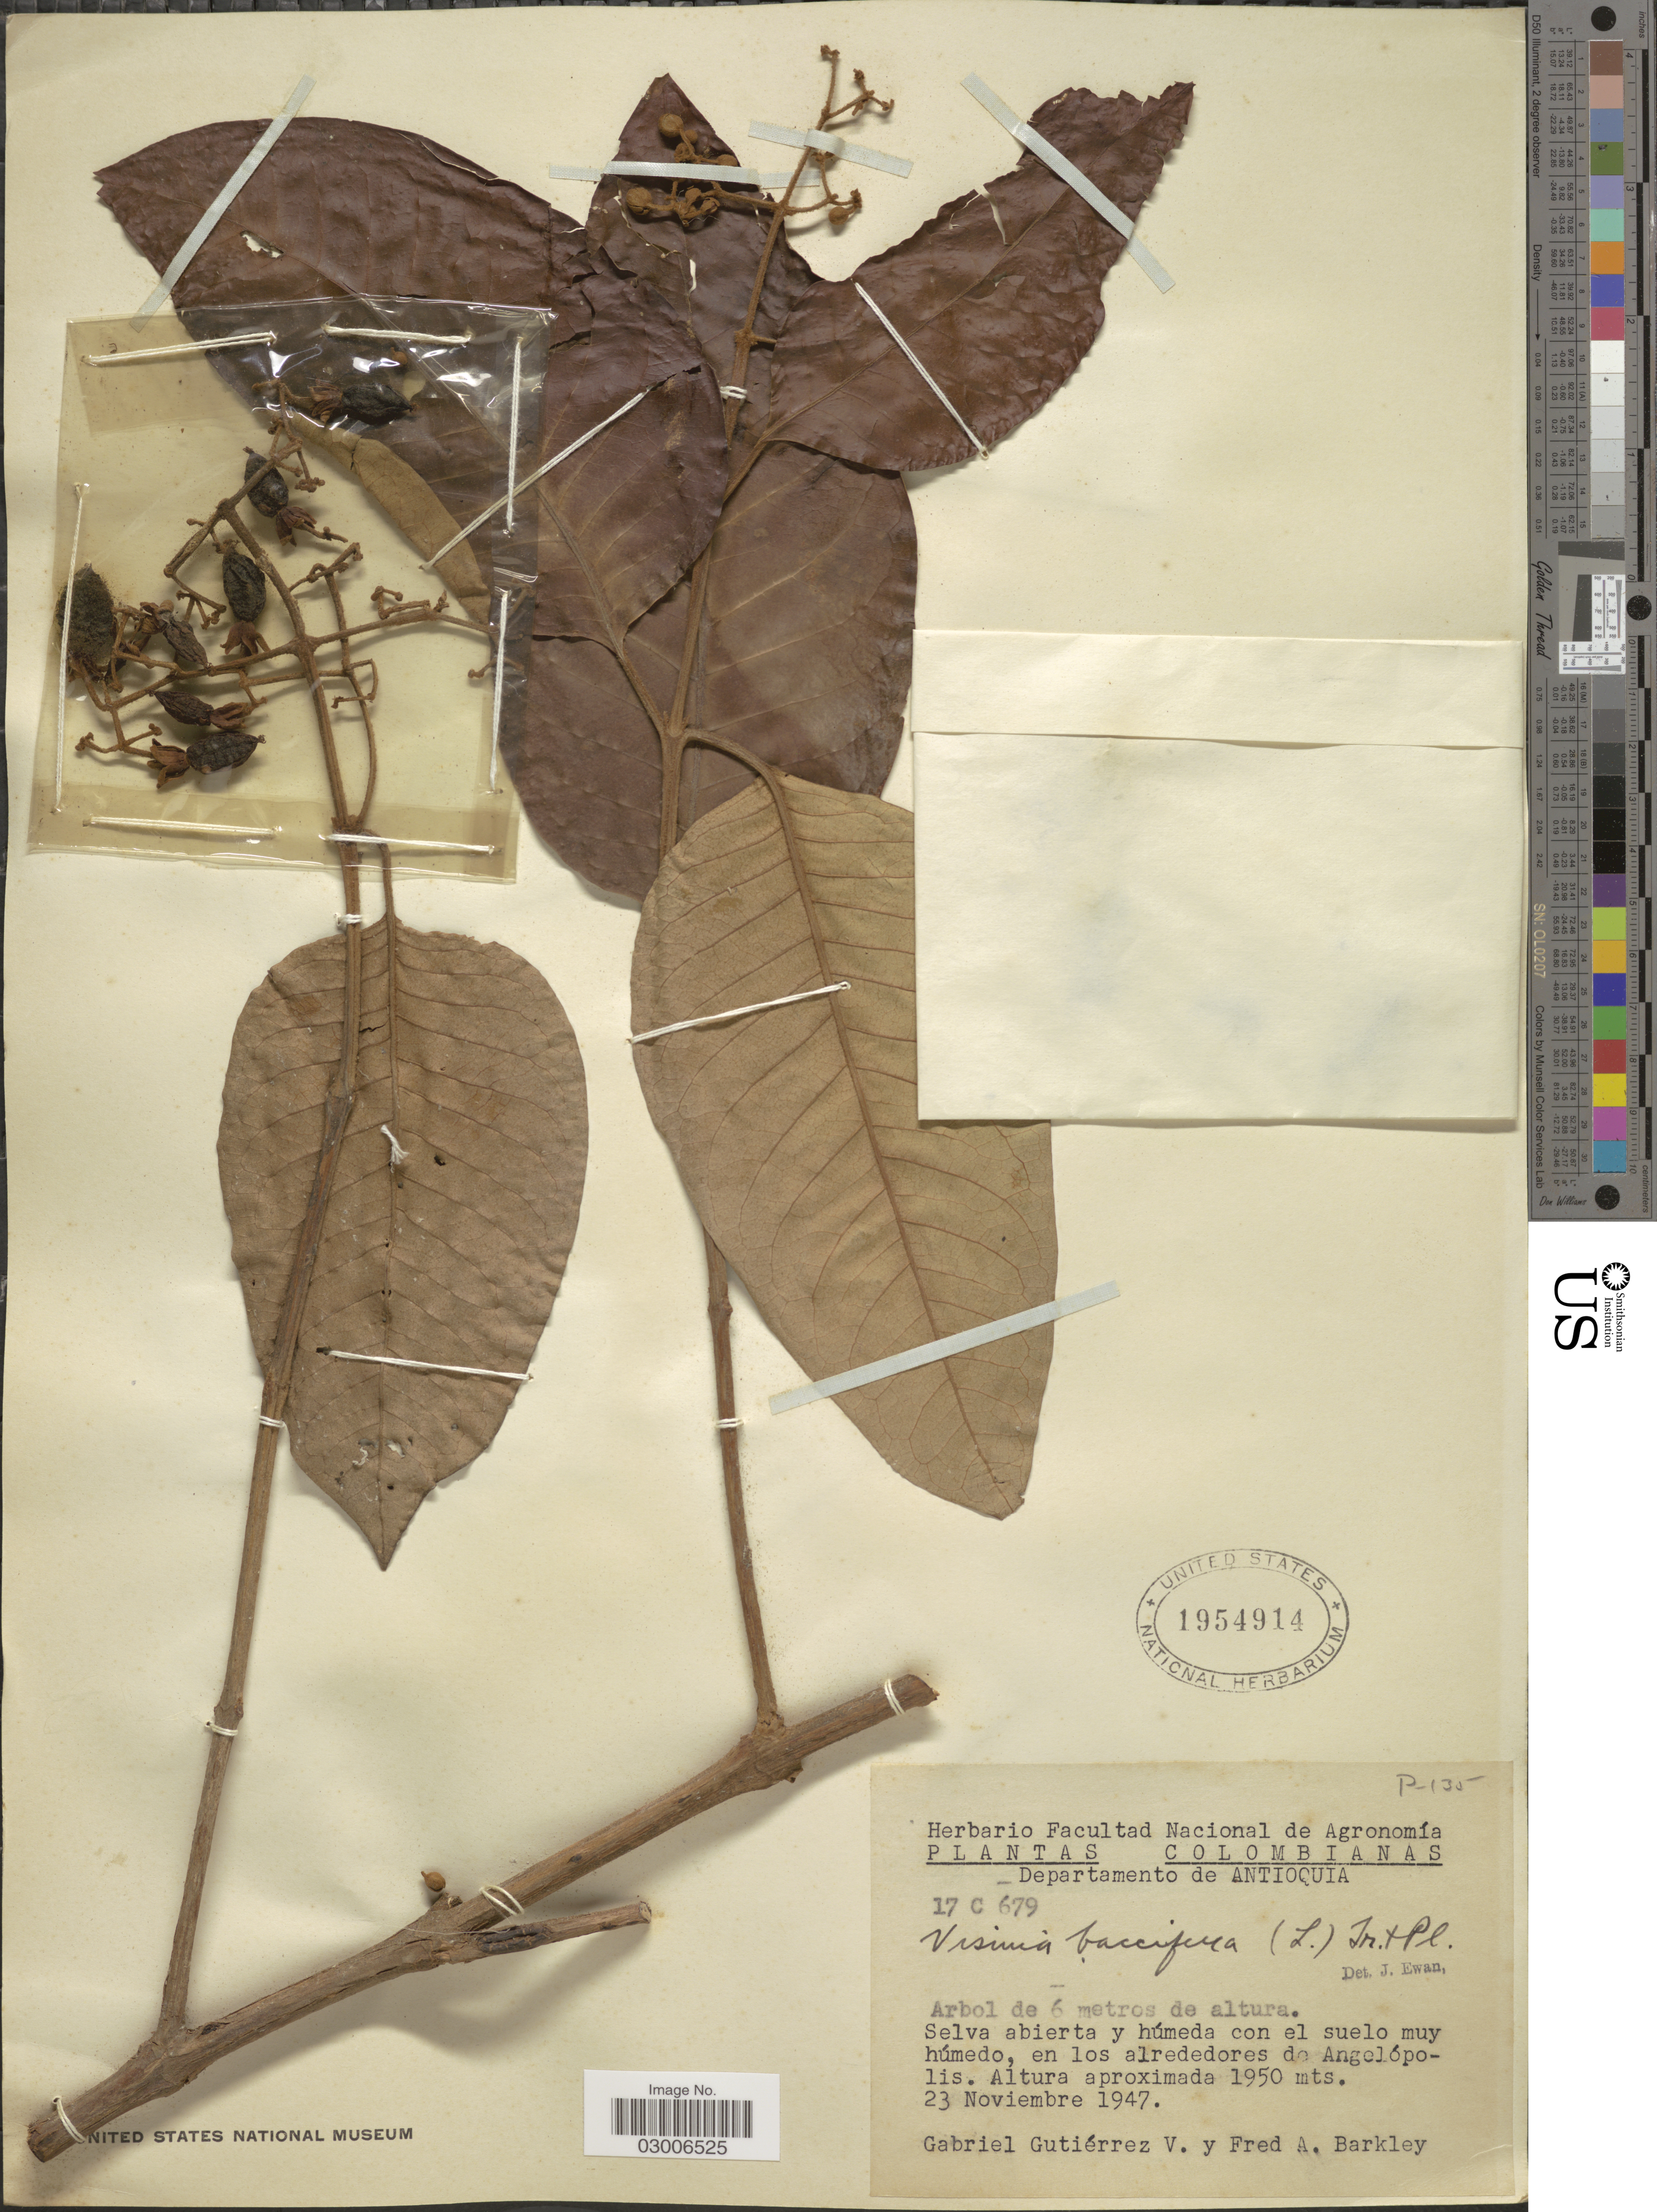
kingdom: Plantae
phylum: Tracheophyta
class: Magnoliopsida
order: Malpighiales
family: Hypericaceae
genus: Vismia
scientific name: Vismia baccifera subsp. baccifera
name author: (L.) Triana & Planch.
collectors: G. Gutiérrez V. & F. A. Barkley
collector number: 17 C 679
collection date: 1947-11-23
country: Colombia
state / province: Antioquia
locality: Selva abierta y húmeda con el suelo muy húmedo, en los alrededores de Angelópolis.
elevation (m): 1950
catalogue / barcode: US 1954914